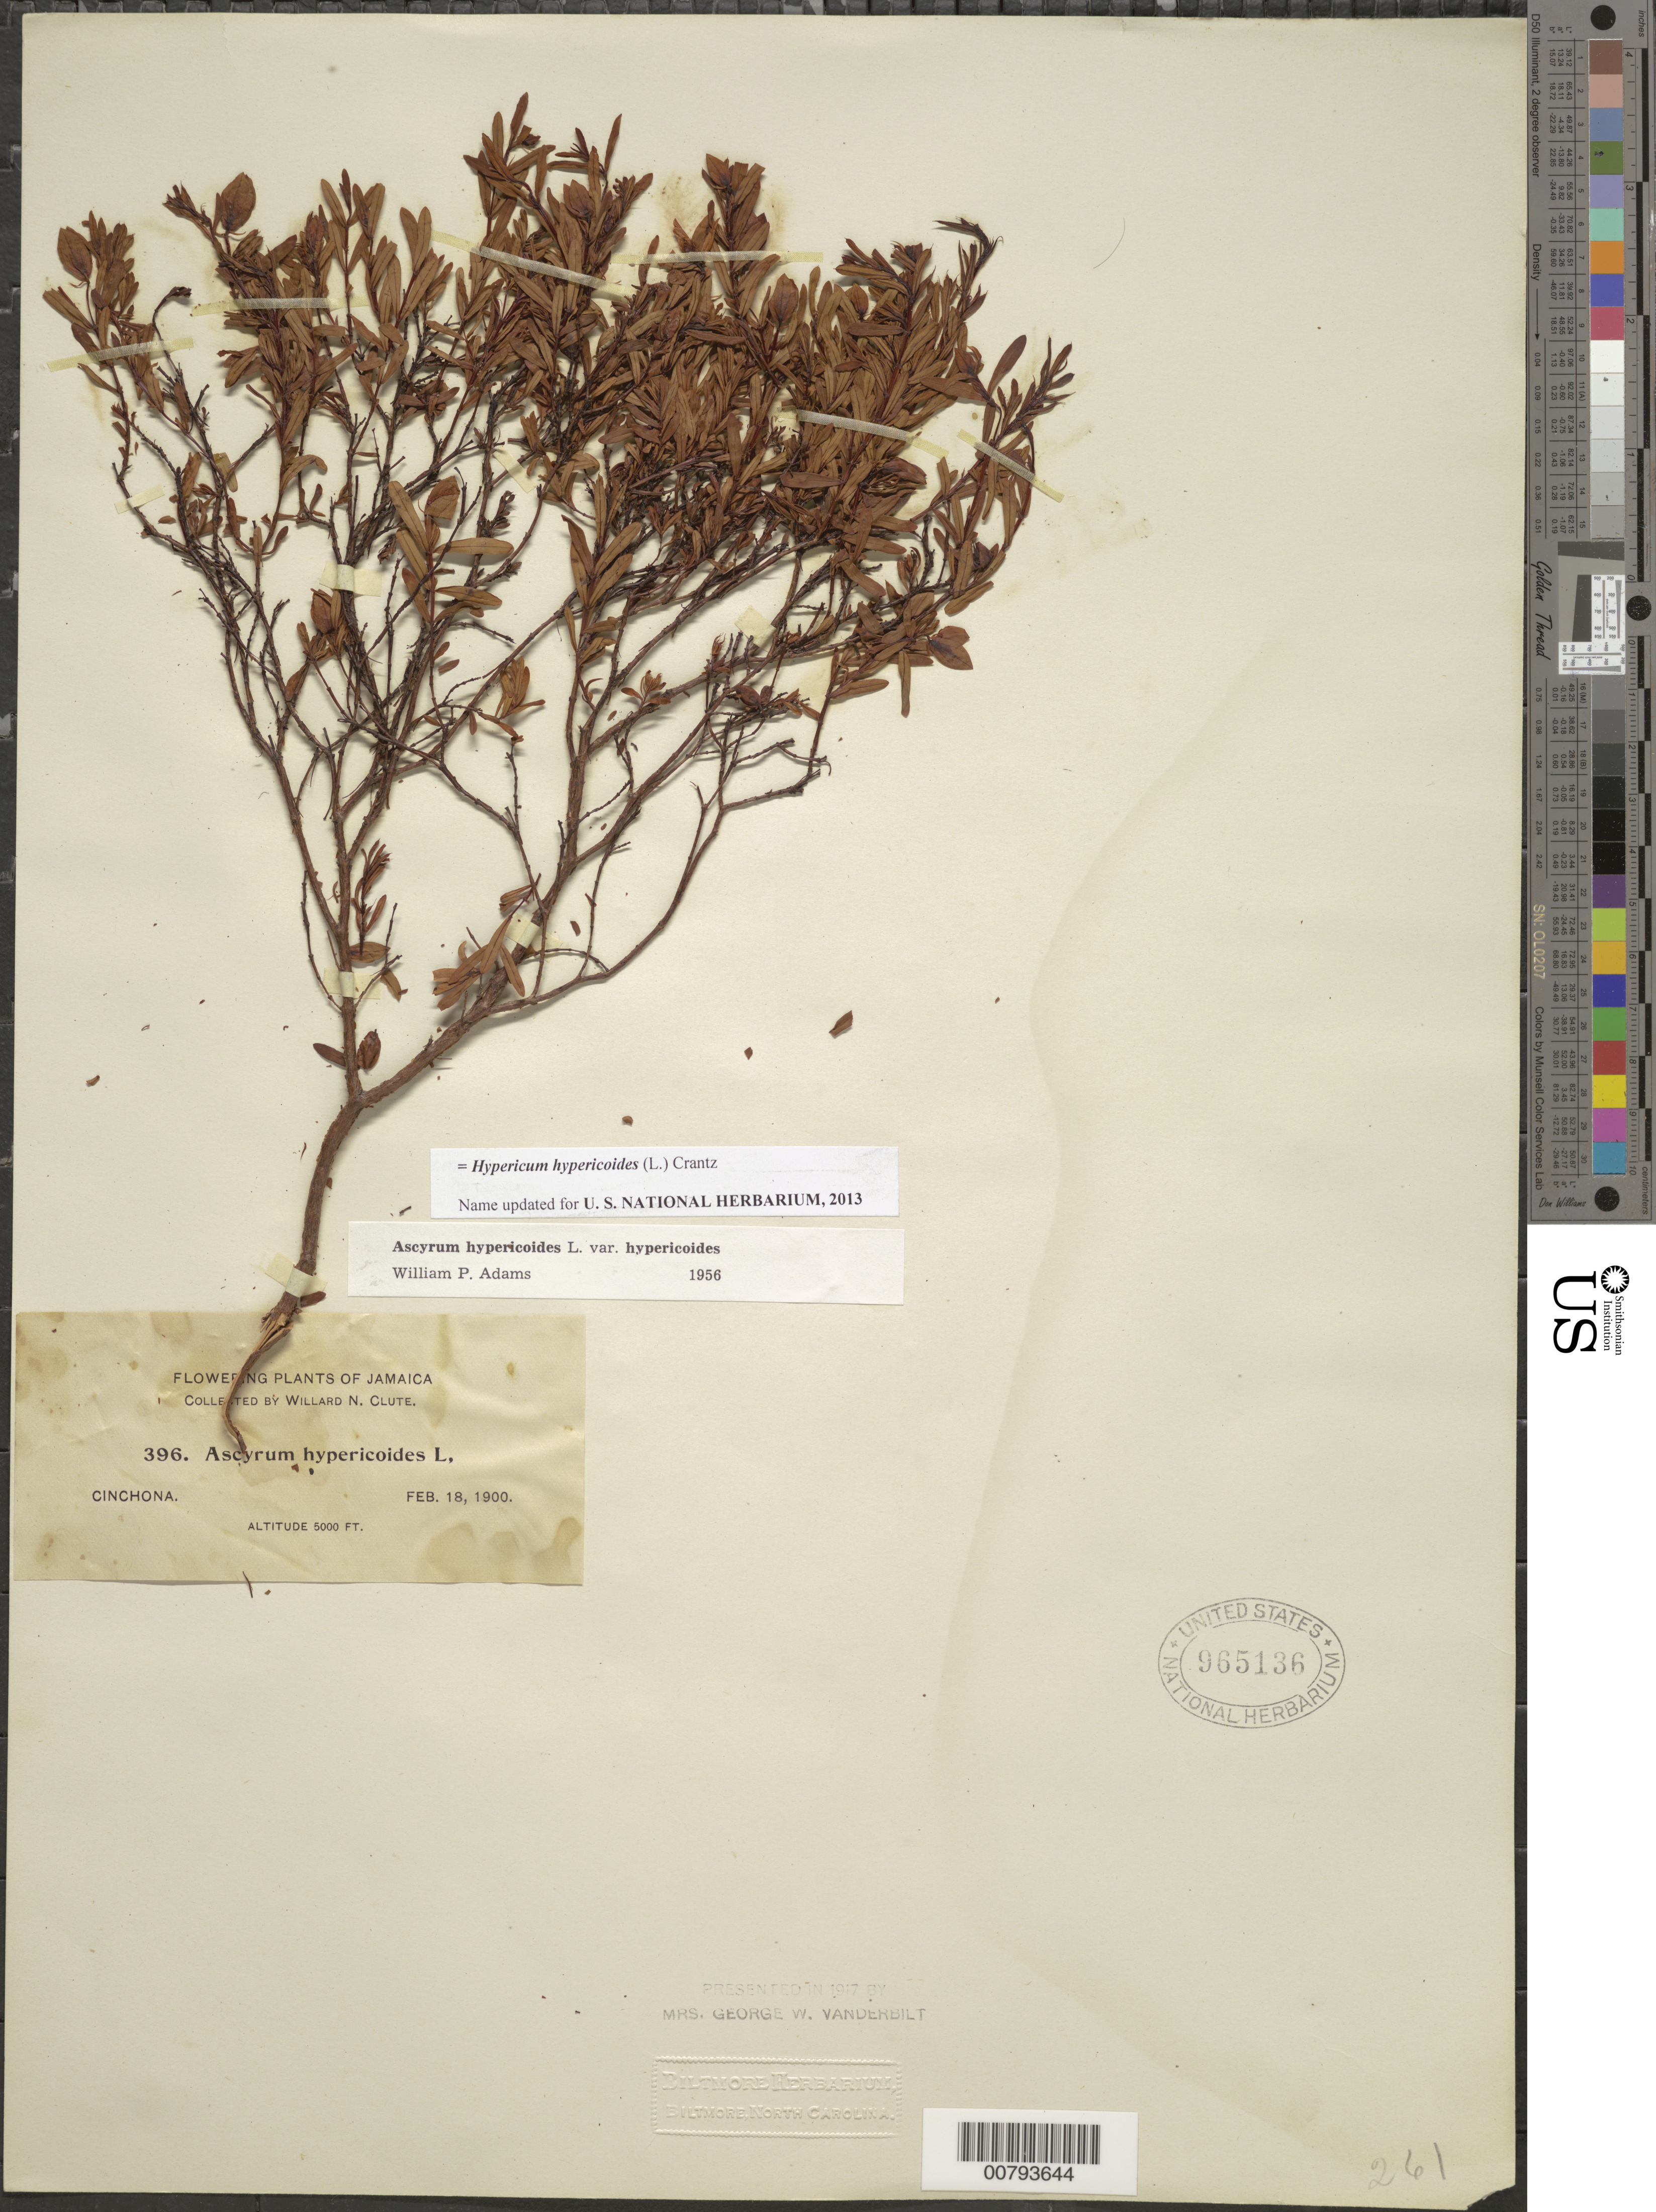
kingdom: Plantae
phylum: Tracheophyta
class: Magnoliopsida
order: Malpighiales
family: Hypericaceae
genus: Hypericum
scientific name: Hypericum hypericoides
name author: (L.) Crantz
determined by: Adams, W. P.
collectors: W. N. Clute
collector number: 396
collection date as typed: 18 Feb 1900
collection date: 1900-02-18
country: Jamaica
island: Jamaica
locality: Cinchona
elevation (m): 1524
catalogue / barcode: US 965136